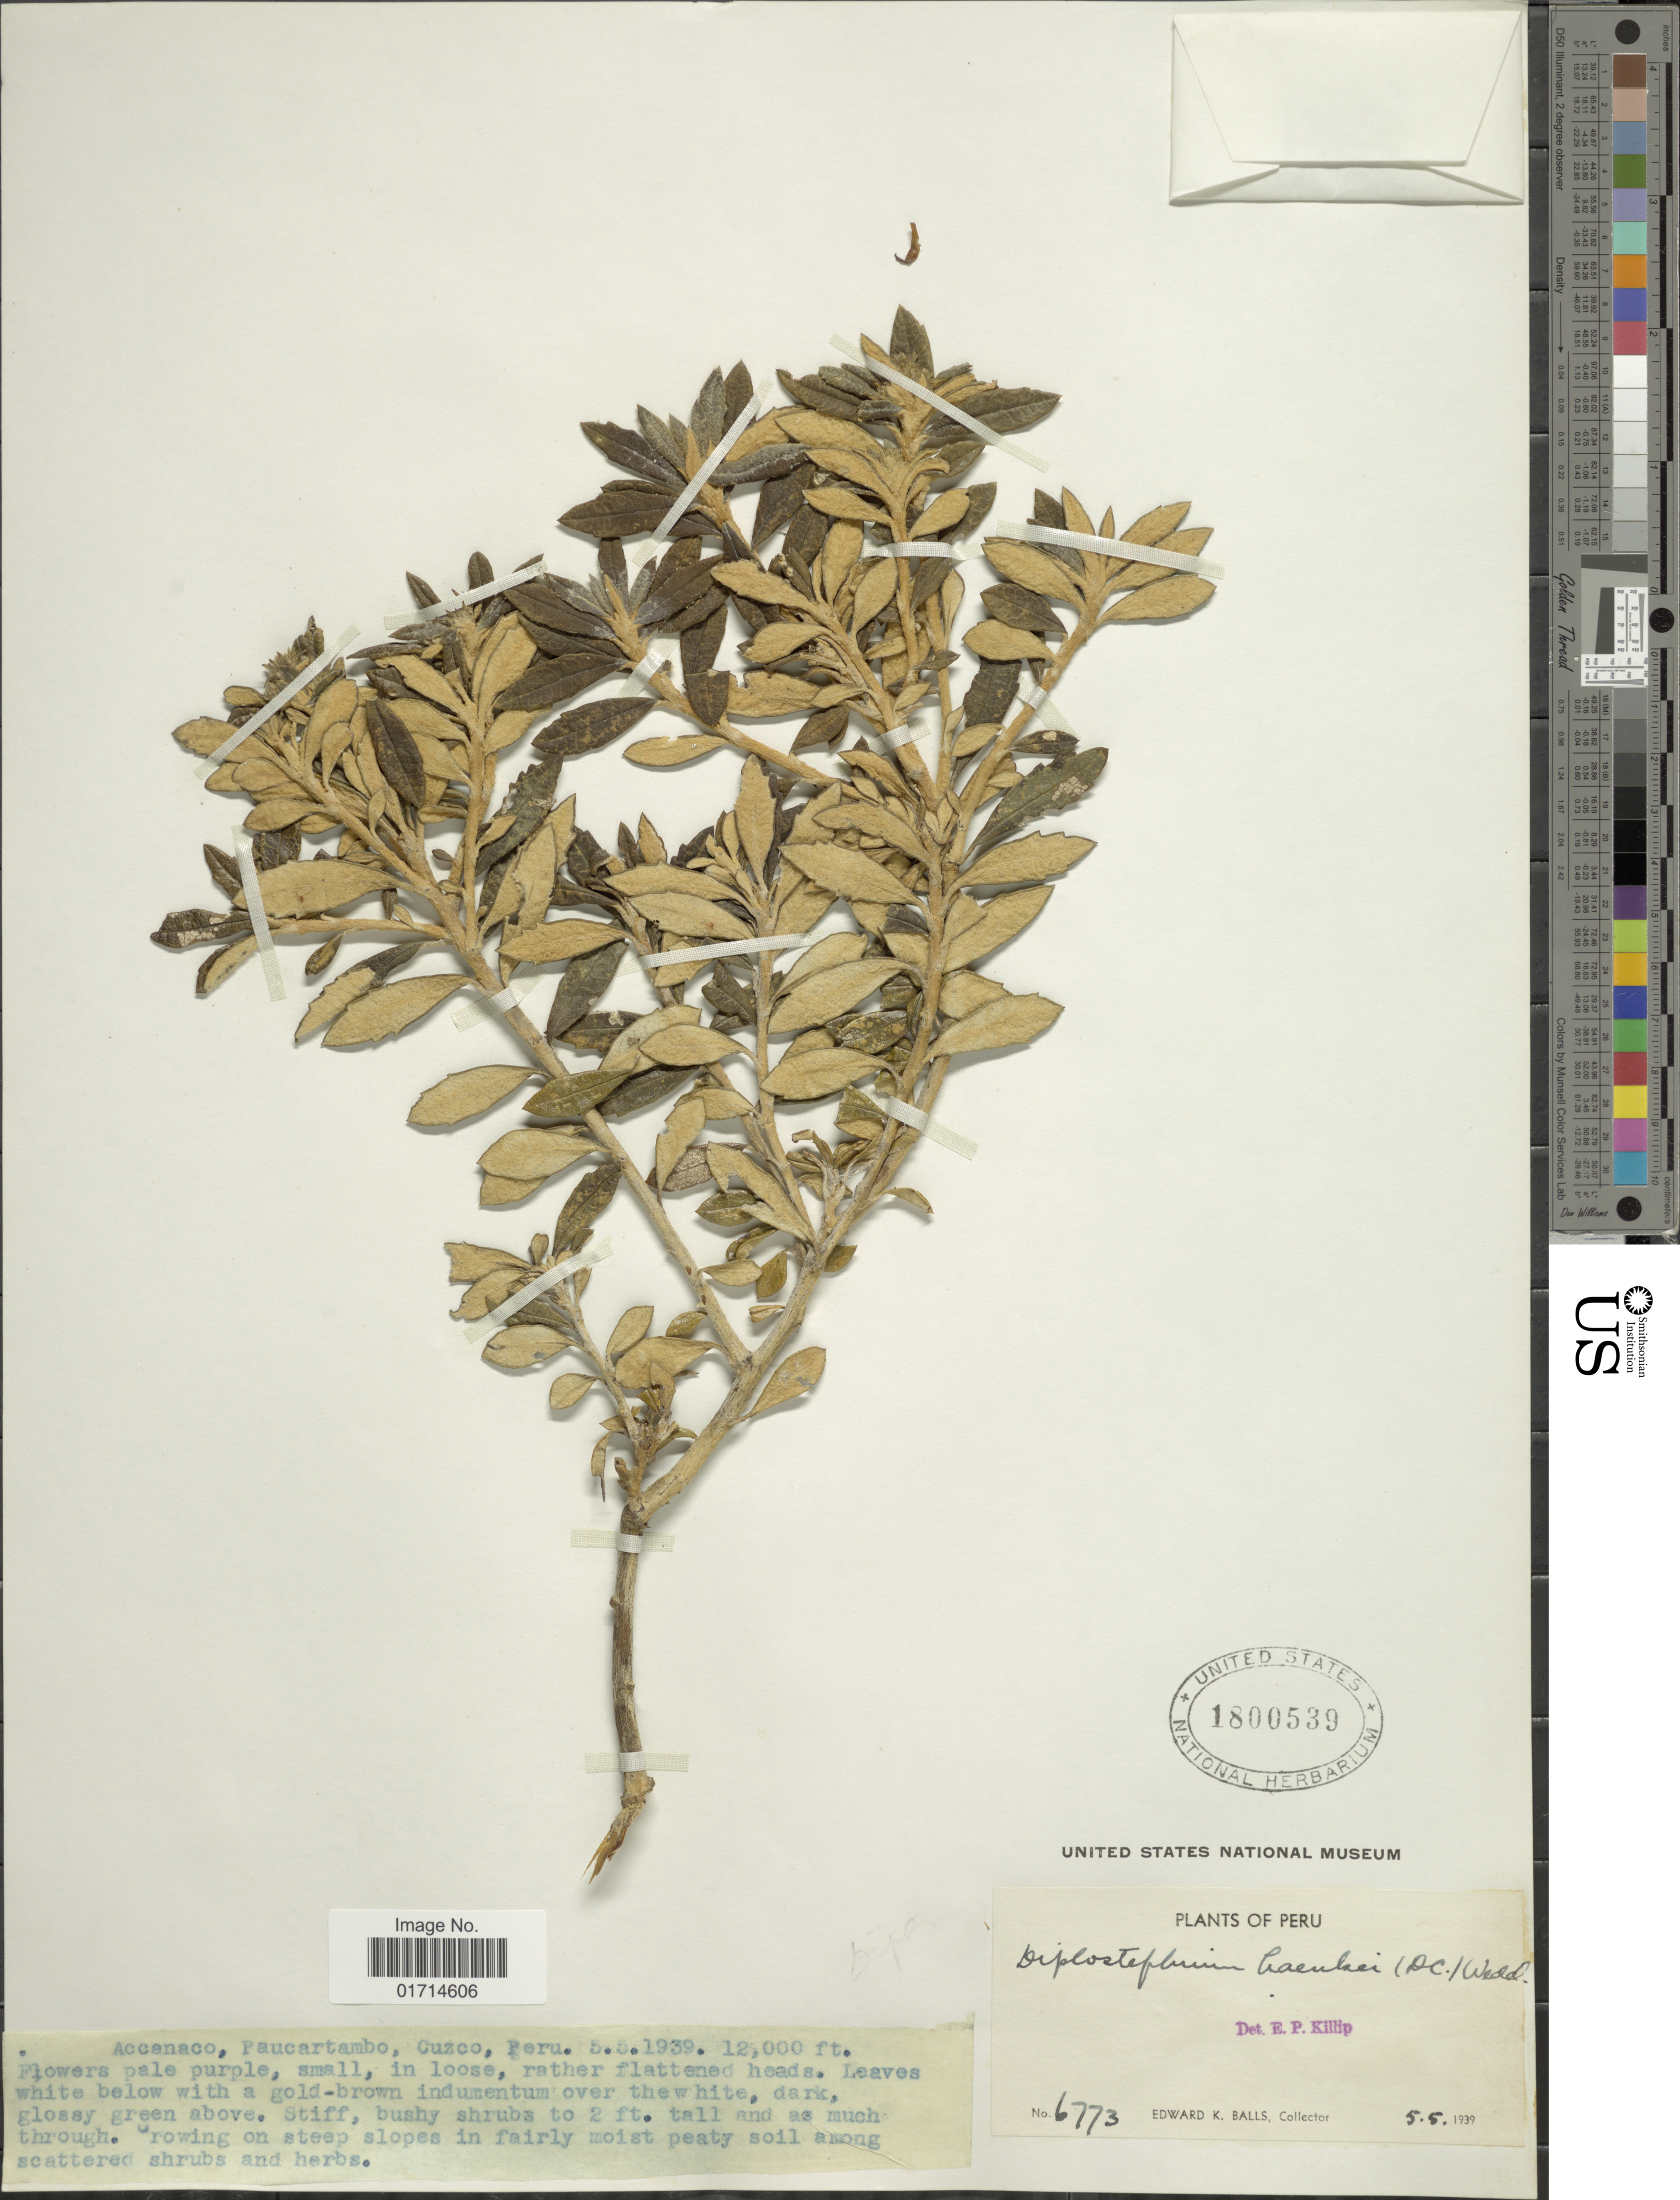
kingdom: Plantae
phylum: Tracheophyta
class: Magnoliopsida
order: Asterales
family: Asteraceae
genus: Diplostephium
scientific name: Diplostephium haenkei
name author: (DC.) Wedd.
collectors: E. K. Balls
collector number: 6773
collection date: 1939-05-05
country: Peru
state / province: Cusco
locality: Accanaco, Paucartambo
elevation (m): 3658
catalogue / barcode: US 1800539